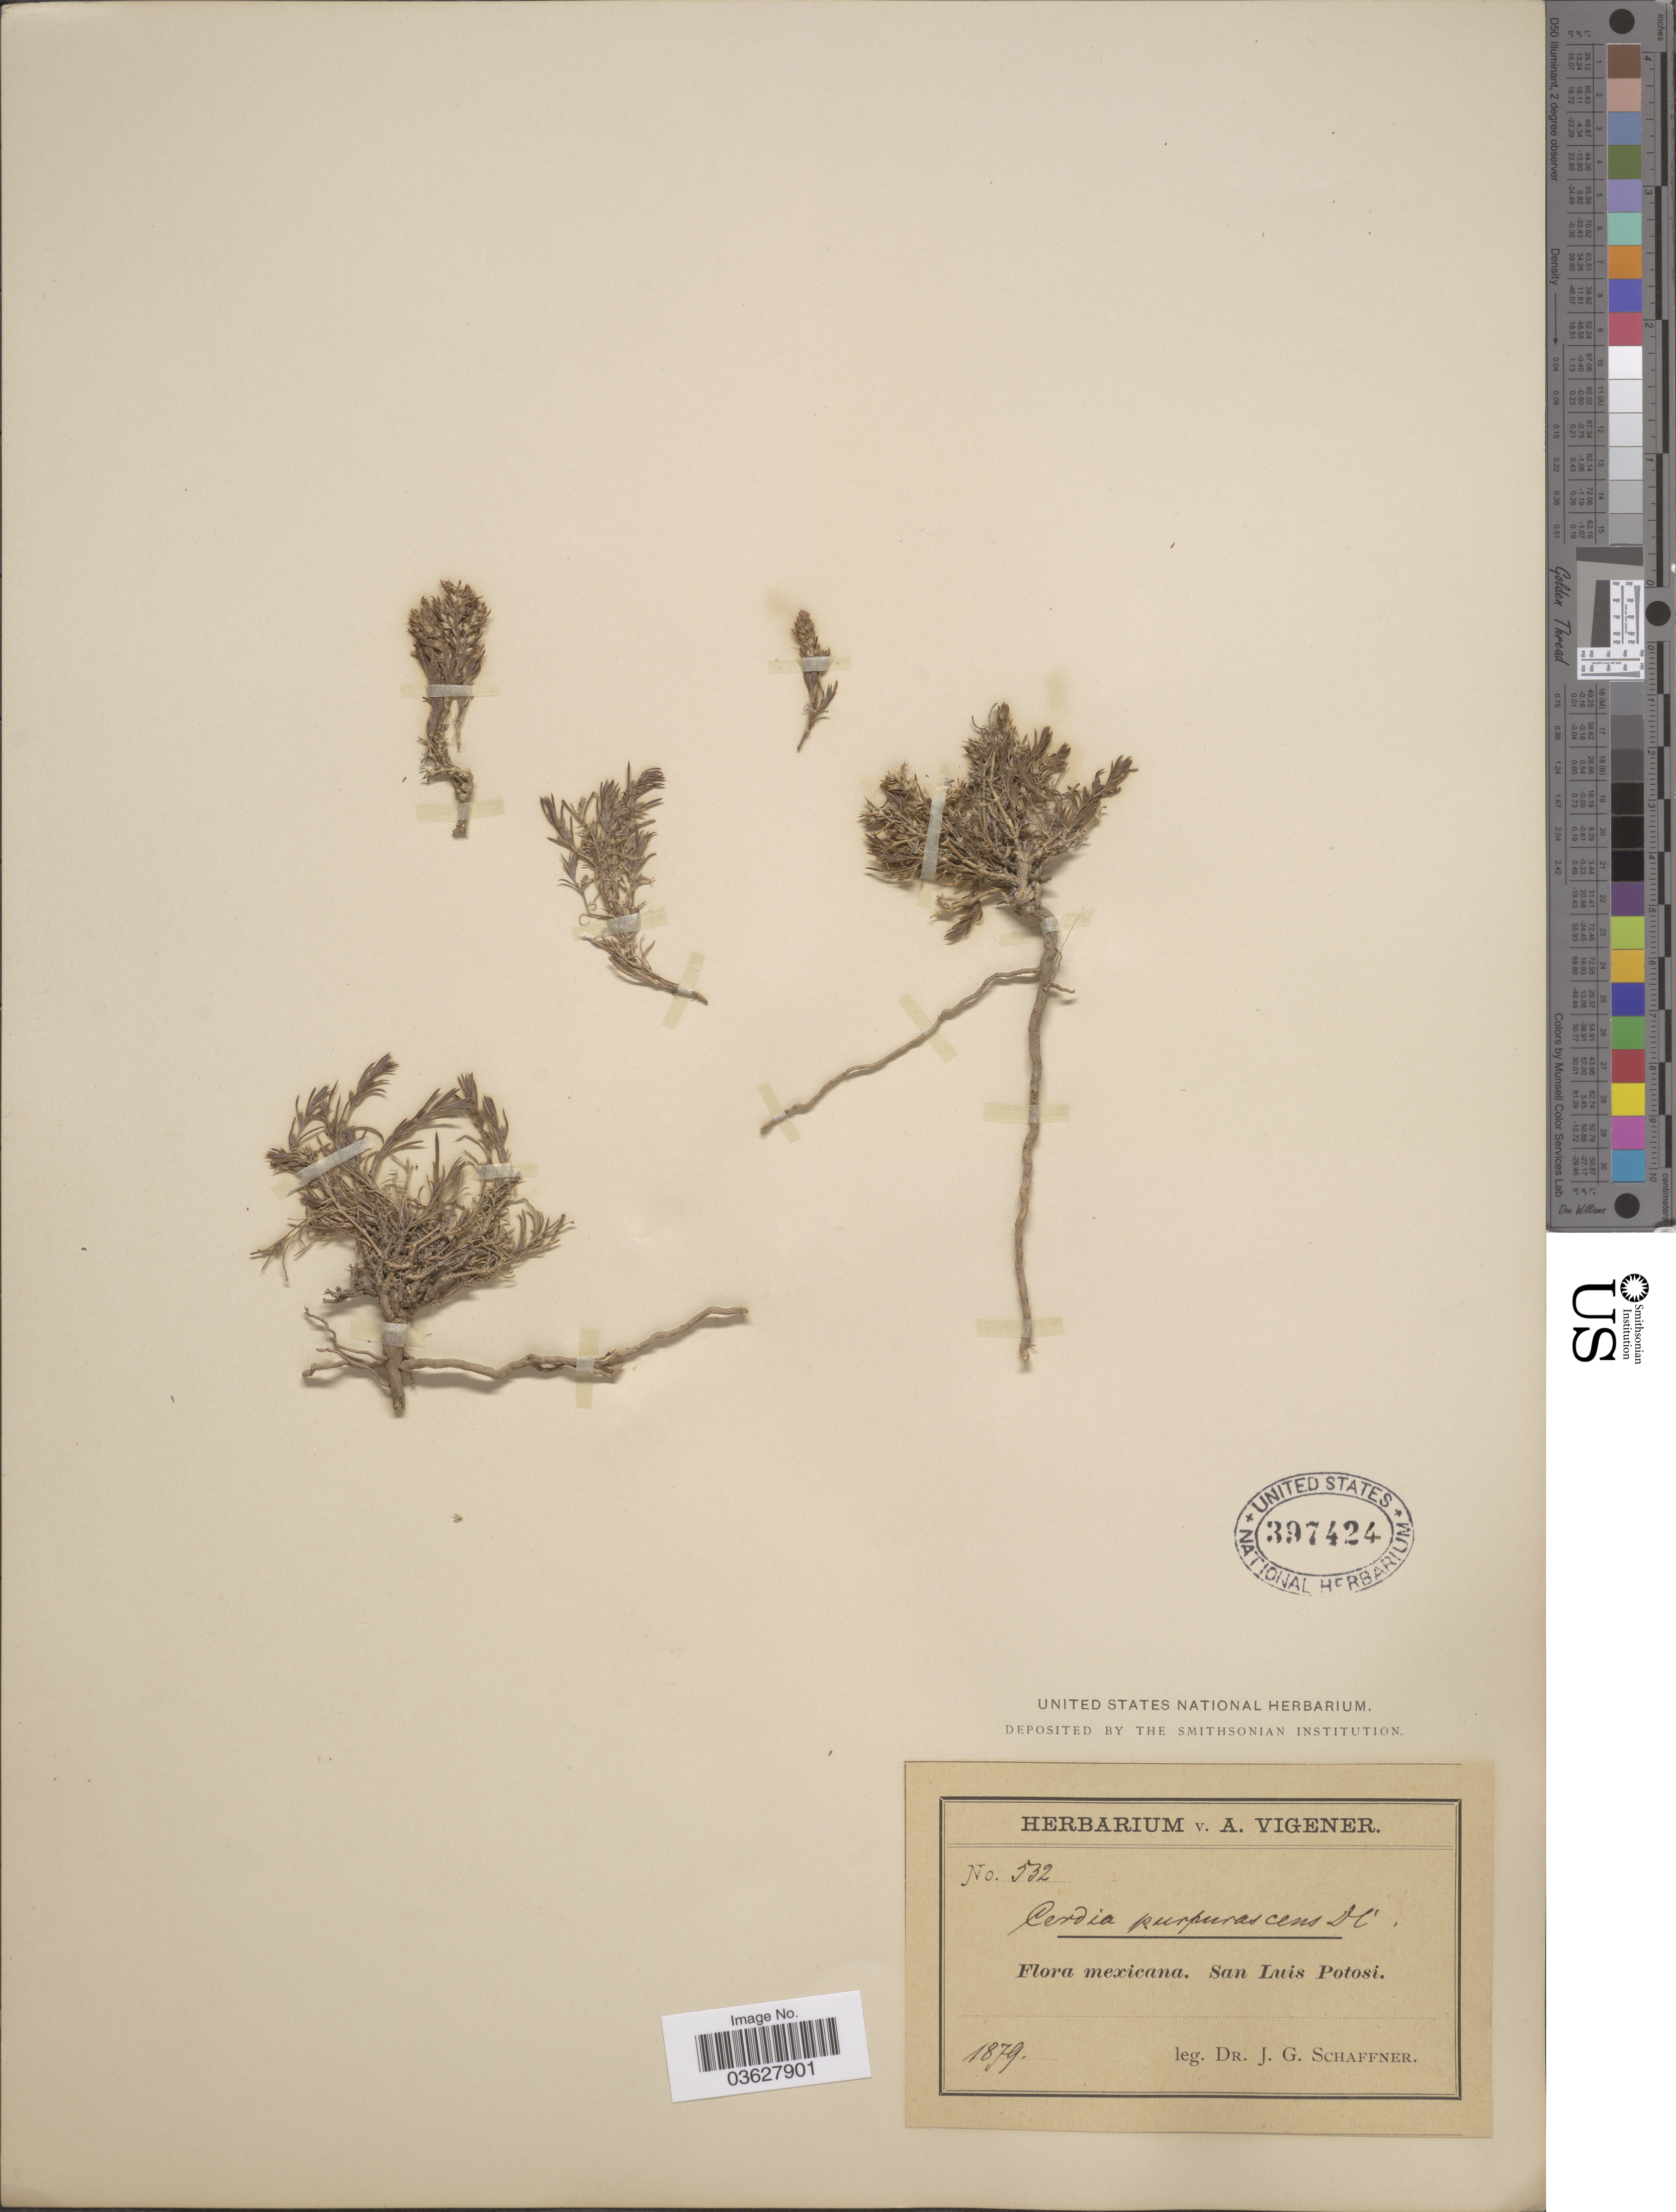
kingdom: Plantae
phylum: Tracheophyta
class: Magnoliopsida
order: Caryophyllales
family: Caryophyllaceae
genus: Cerdia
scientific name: Cerdia purpurascens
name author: Moc. & Sessé ex DC.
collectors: J. G. Schaffner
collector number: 532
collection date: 1879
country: Mexico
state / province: San Luis Potosí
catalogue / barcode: US 397424